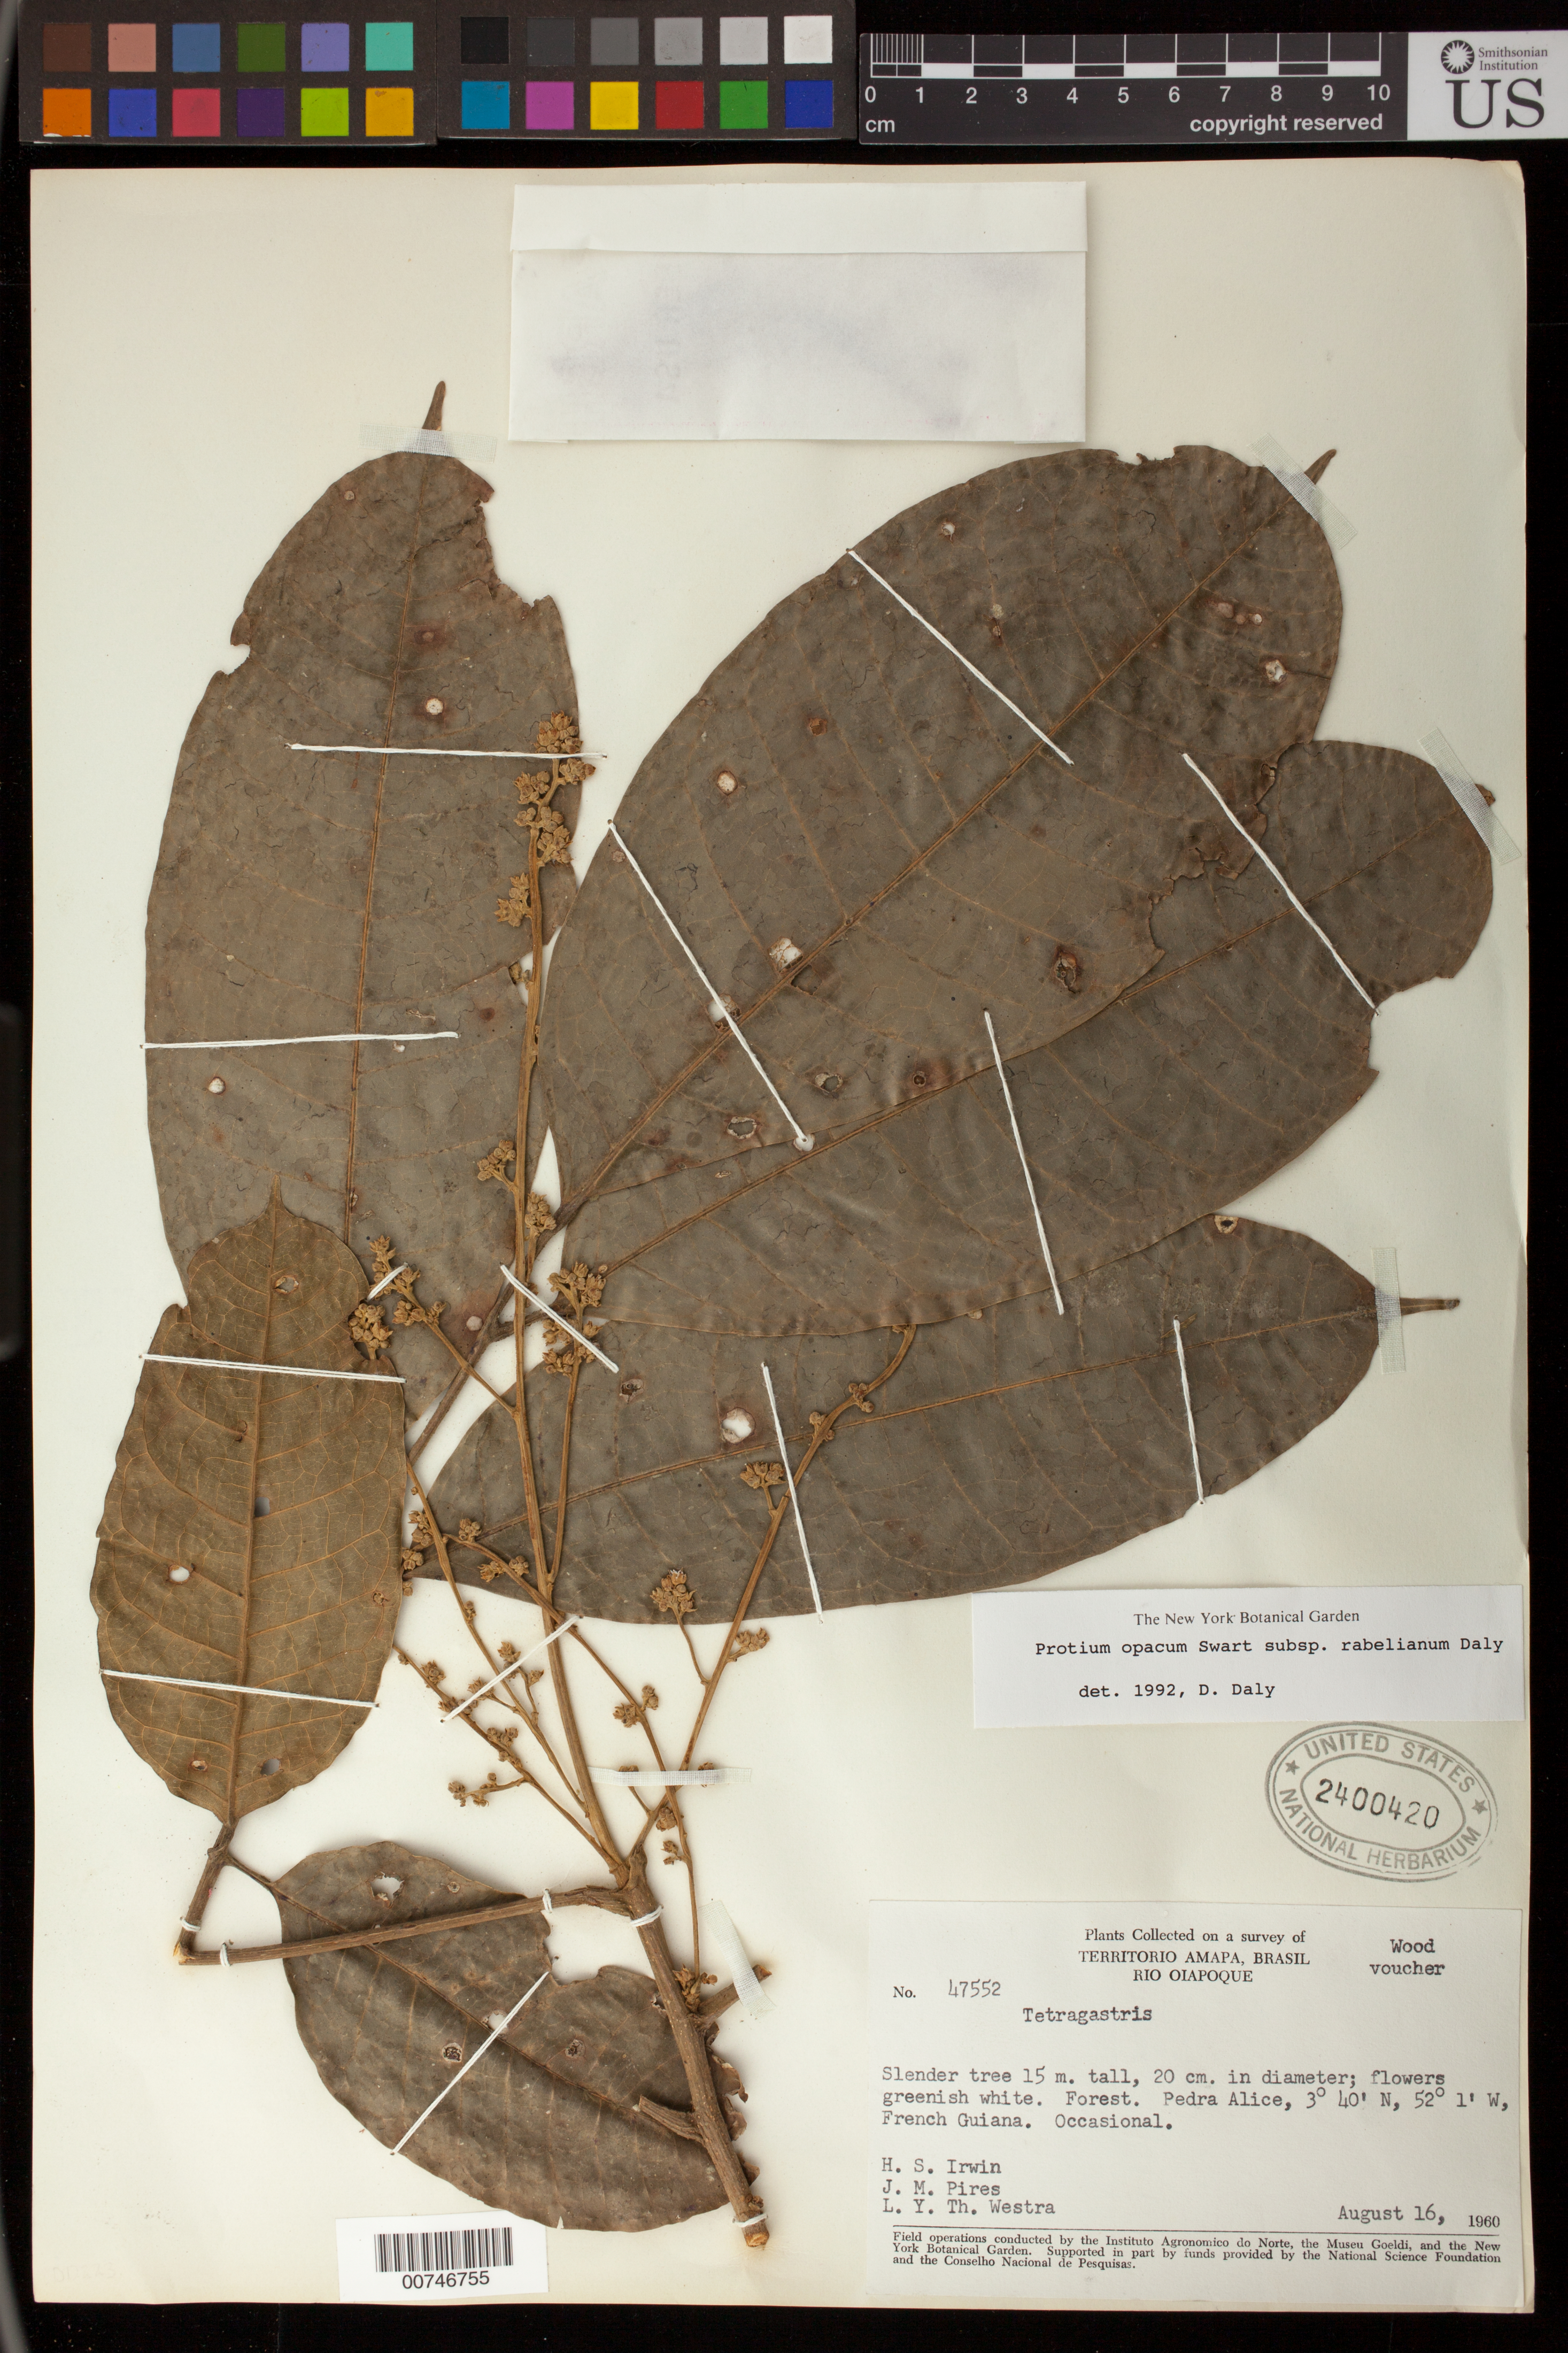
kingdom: Plantae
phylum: Tracheophyta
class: Magnoliopsida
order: Sapindales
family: Burseraceae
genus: Protium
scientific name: Protium opacum subsp. rabelianum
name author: Daly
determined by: Daly, D. C.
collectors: H. Irwin, M. J. Pires & L. Y. T. Westra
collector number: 47552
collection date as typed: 16-Aug-60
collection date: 1960-08-16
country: French Guiana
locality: Río Oiapoque, Pedra Alice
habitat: Forest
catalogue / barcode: US 2400420